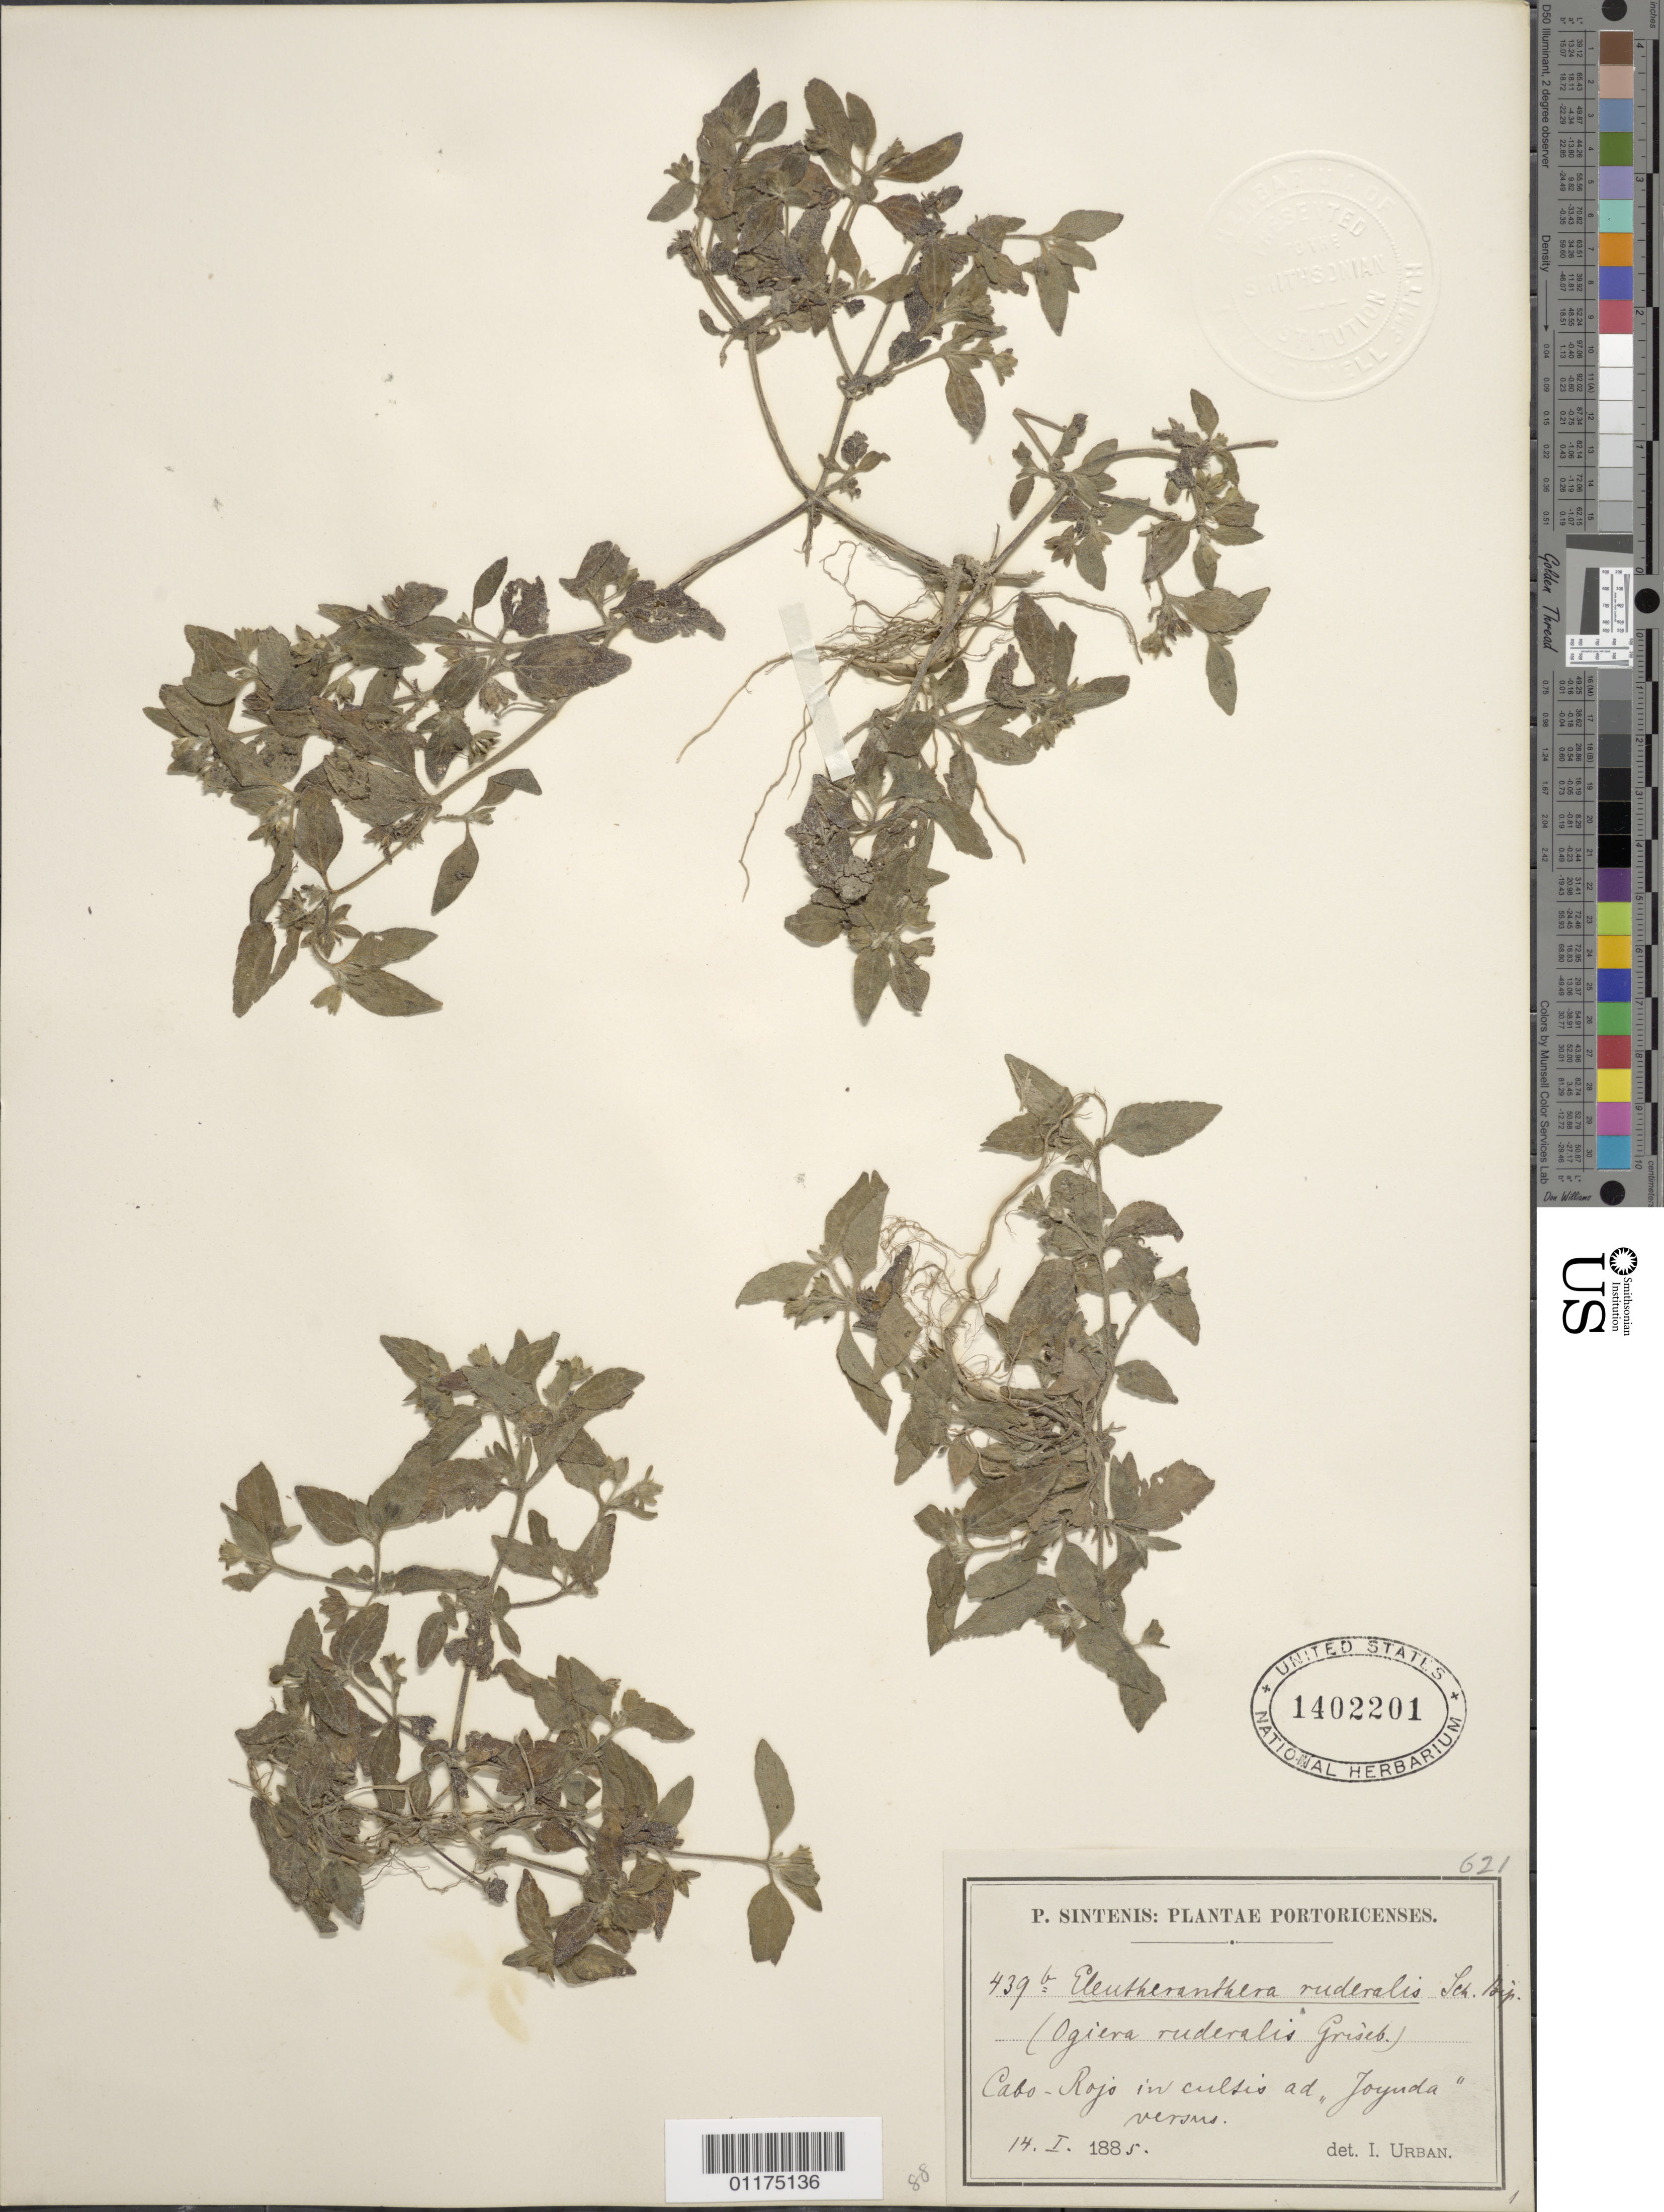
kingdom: Plantae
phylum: Tracheophyta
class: Magnoliopsida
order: Asterales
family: Asteraceae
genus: Eleutheranthera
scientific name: Eleutheranthera ruderalis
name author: (Sw.) Sch. Bip.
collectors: P. Sintenis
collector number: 439 b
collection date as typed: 14 Jan 1885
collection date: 1885-01-14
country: Puerto Rico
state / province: Cabo Rojo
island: Puerto Rico I.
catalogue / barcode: US 1402201